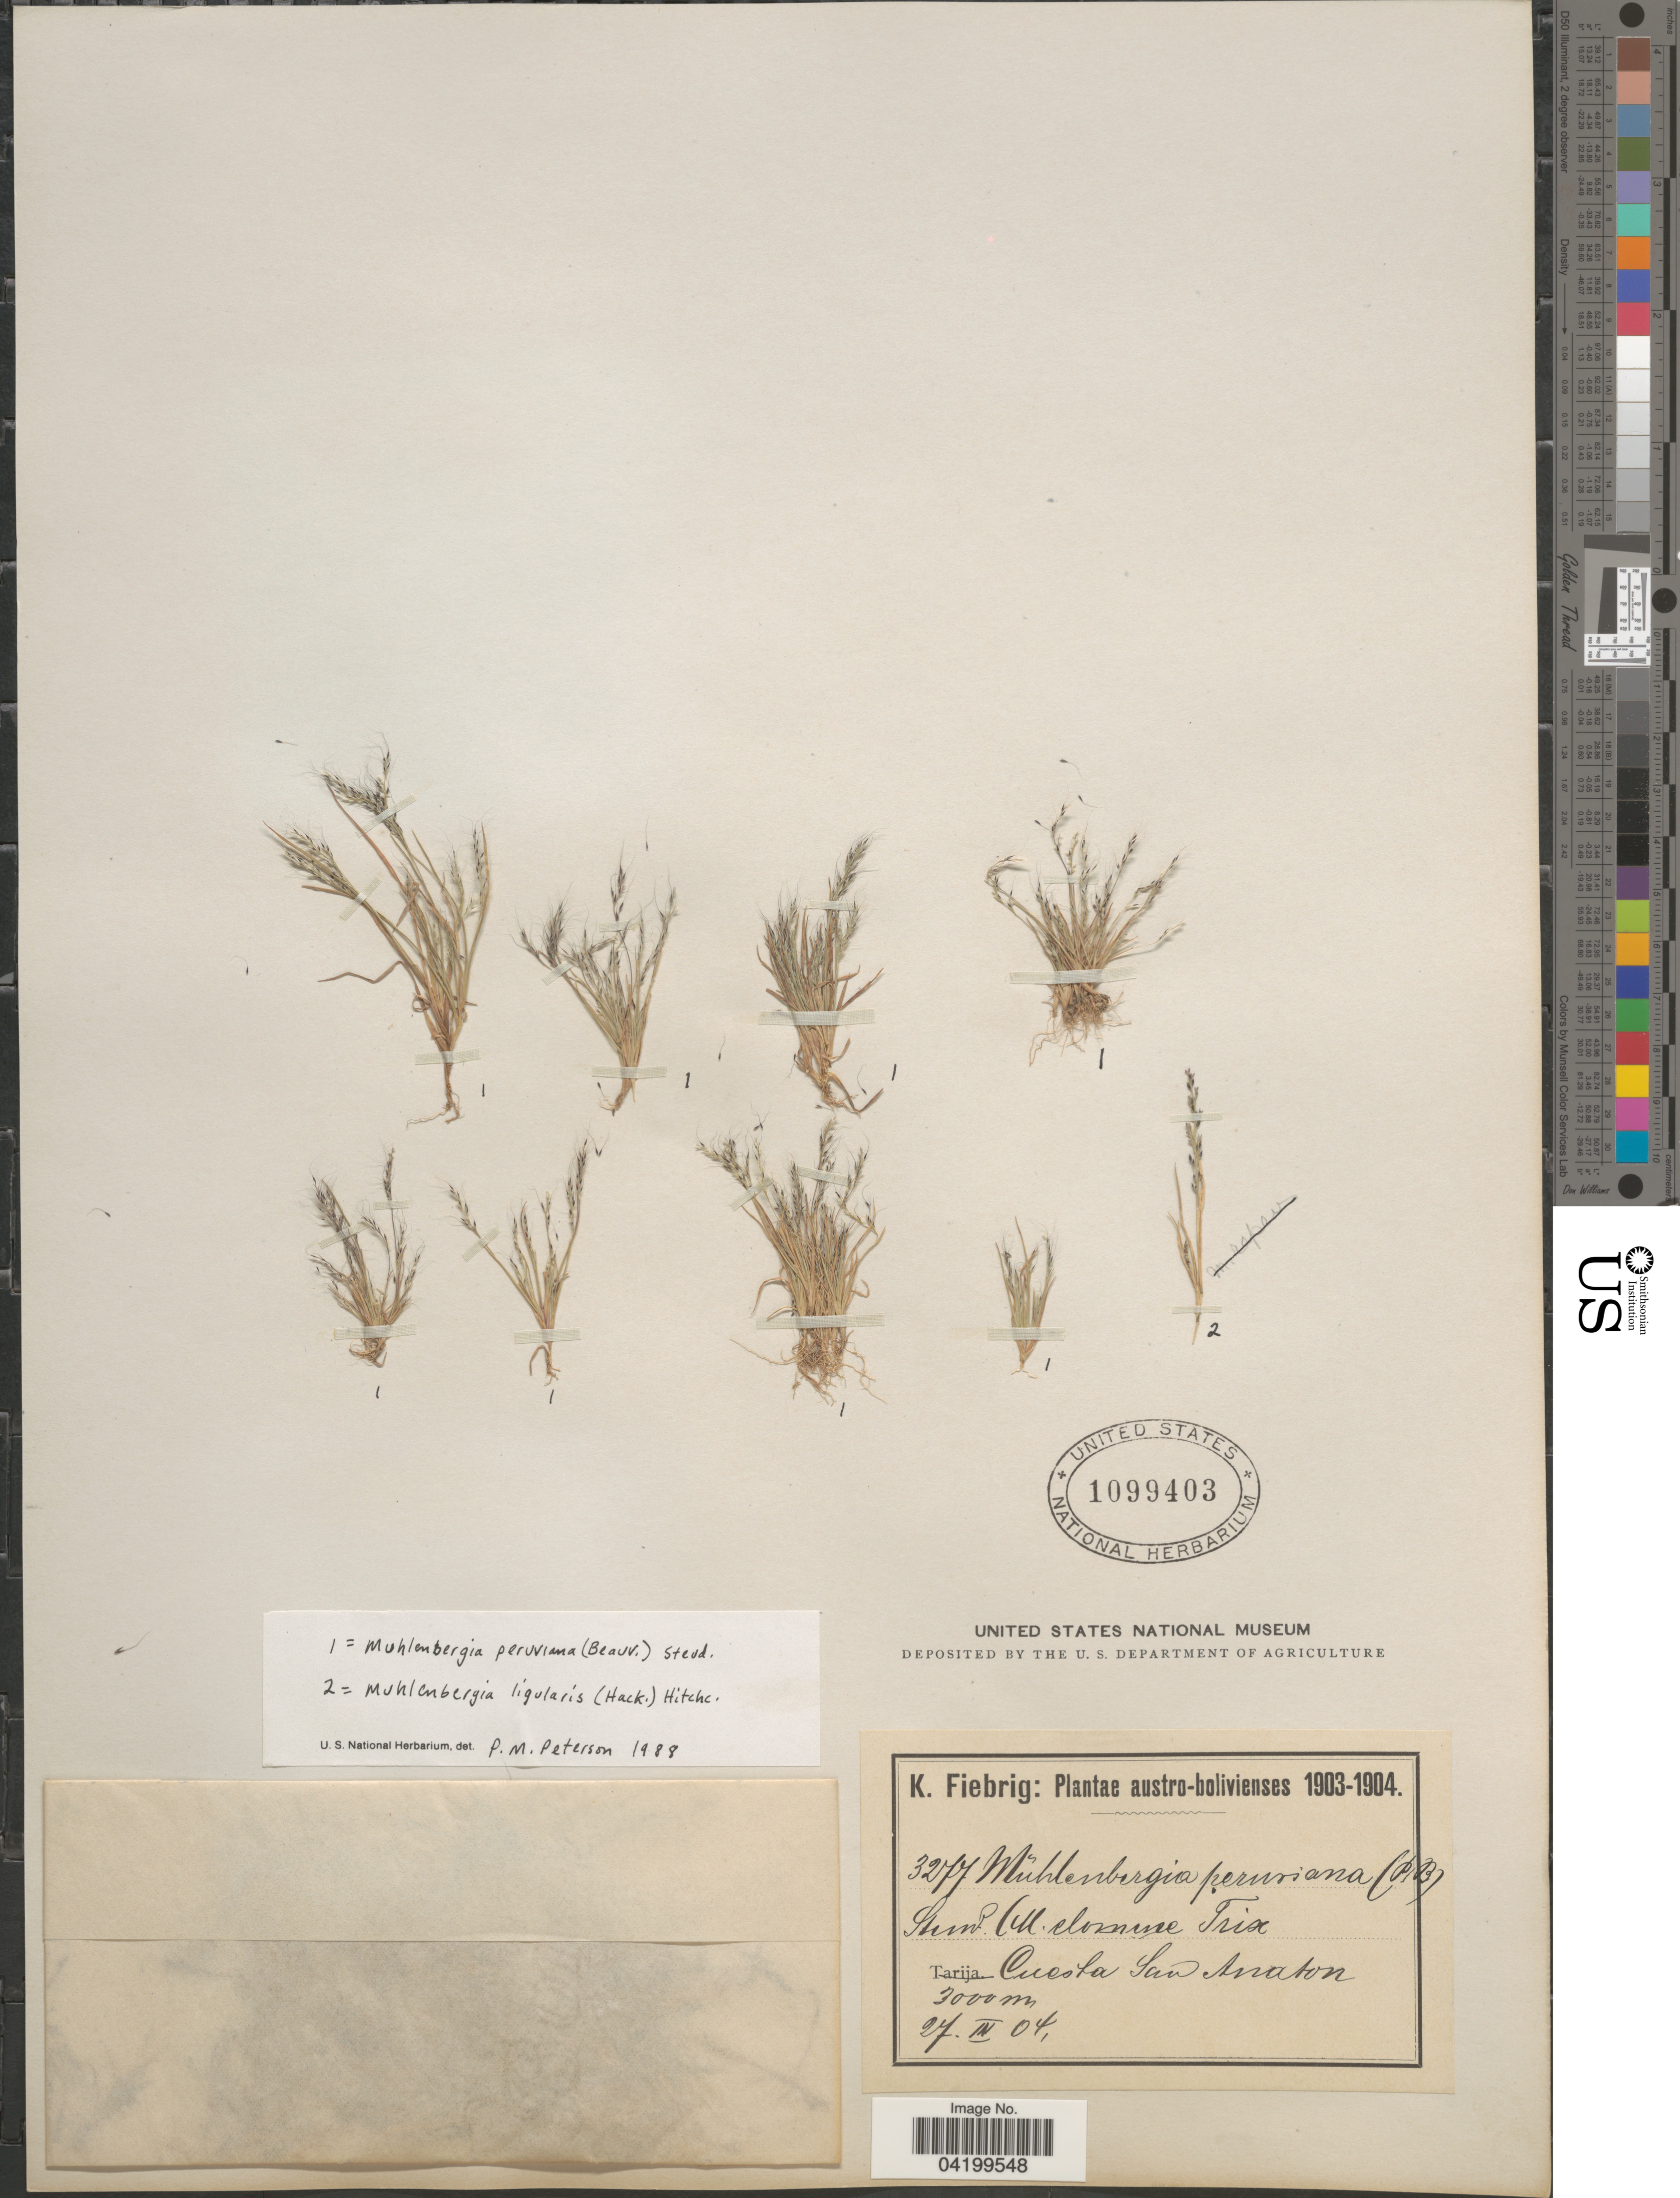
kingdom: Plantae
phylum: Tracheophyta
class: Liliopsida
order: Poales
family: Poaceae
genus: Muhlenbergia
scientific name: Muhlenbergia peruviana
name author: (P. Beauv.) Steud.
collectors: K. Fiebrig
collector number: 3277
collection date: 1904-04-27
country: Bolivia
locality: Austro-bolivienses. Cuesta San Anaton.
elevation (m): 3000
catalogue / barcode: US 1099403